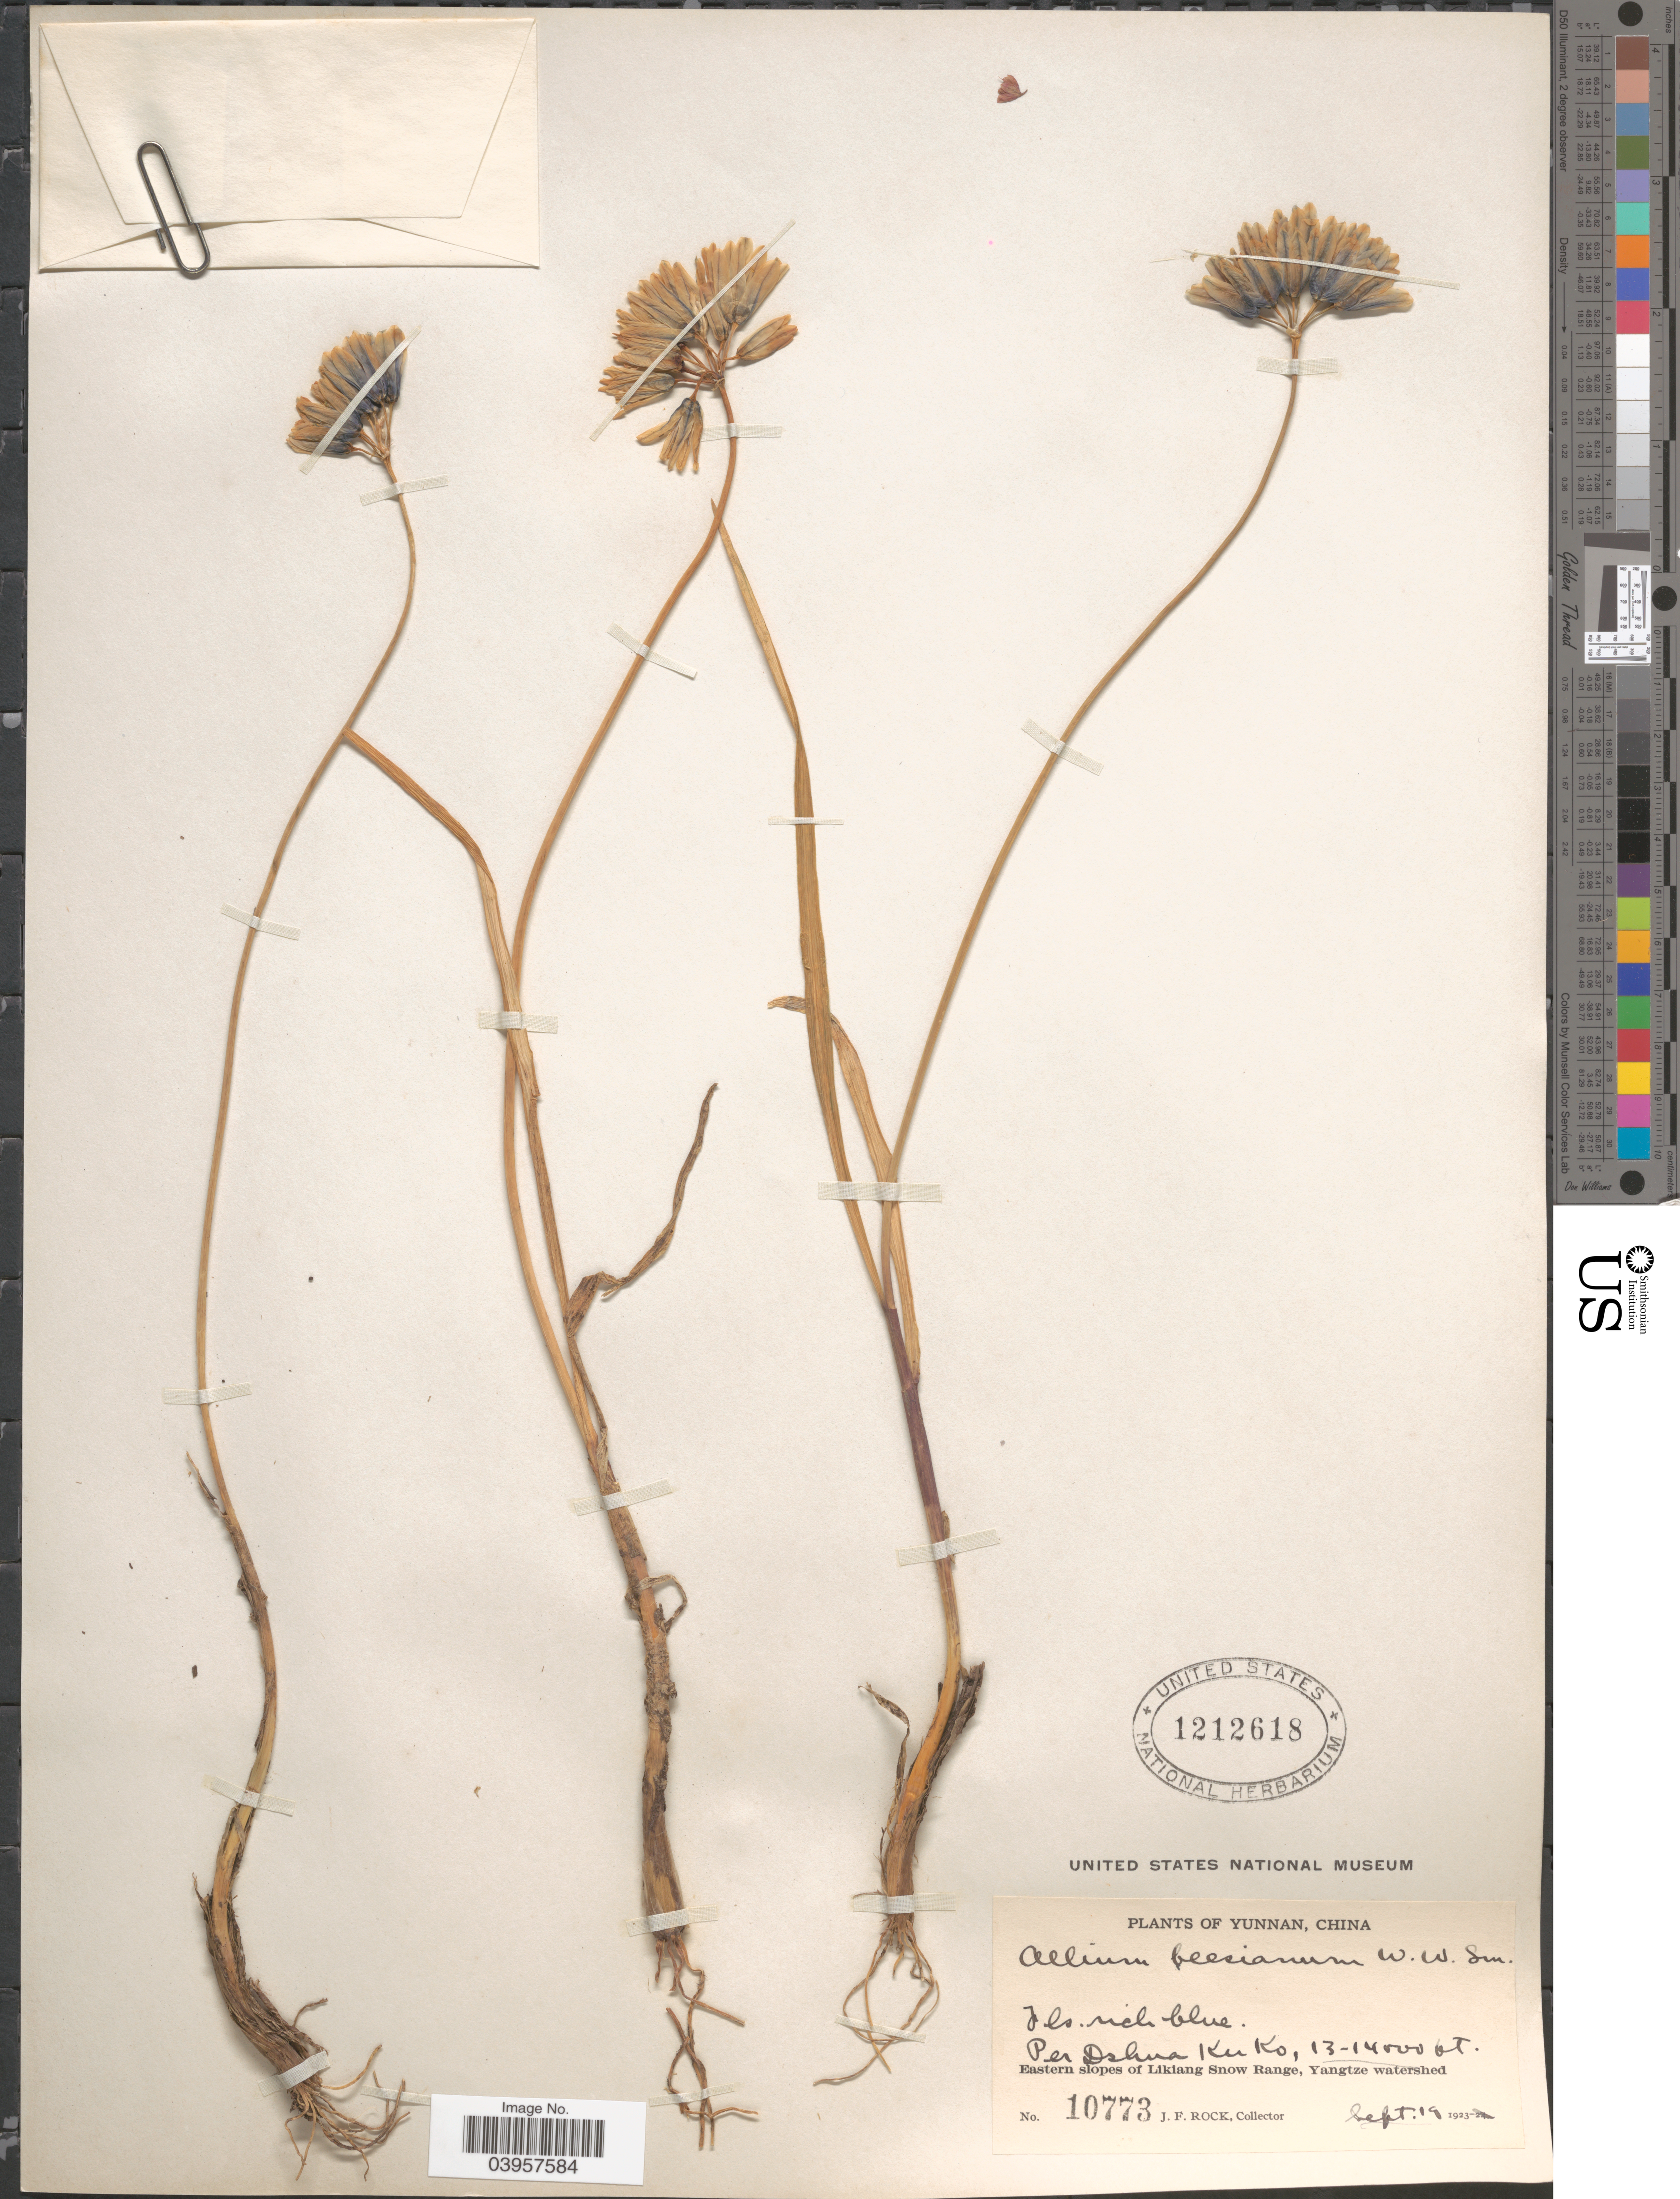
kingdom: Plantae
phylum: Tracheophyta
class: Liliopsida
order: Asparagales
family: Amaryllidaceae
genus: Allium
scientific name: Allium beesianum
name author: W.W. Sm.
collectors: J. Rock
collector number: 10773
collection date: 1923-09-19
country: China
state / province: Yunnan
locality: Per Dshua Ku Ko, Eastern slopes of Likiang Snow Range, Yangtze watershed.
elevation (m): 3962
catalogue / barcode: US 1212618